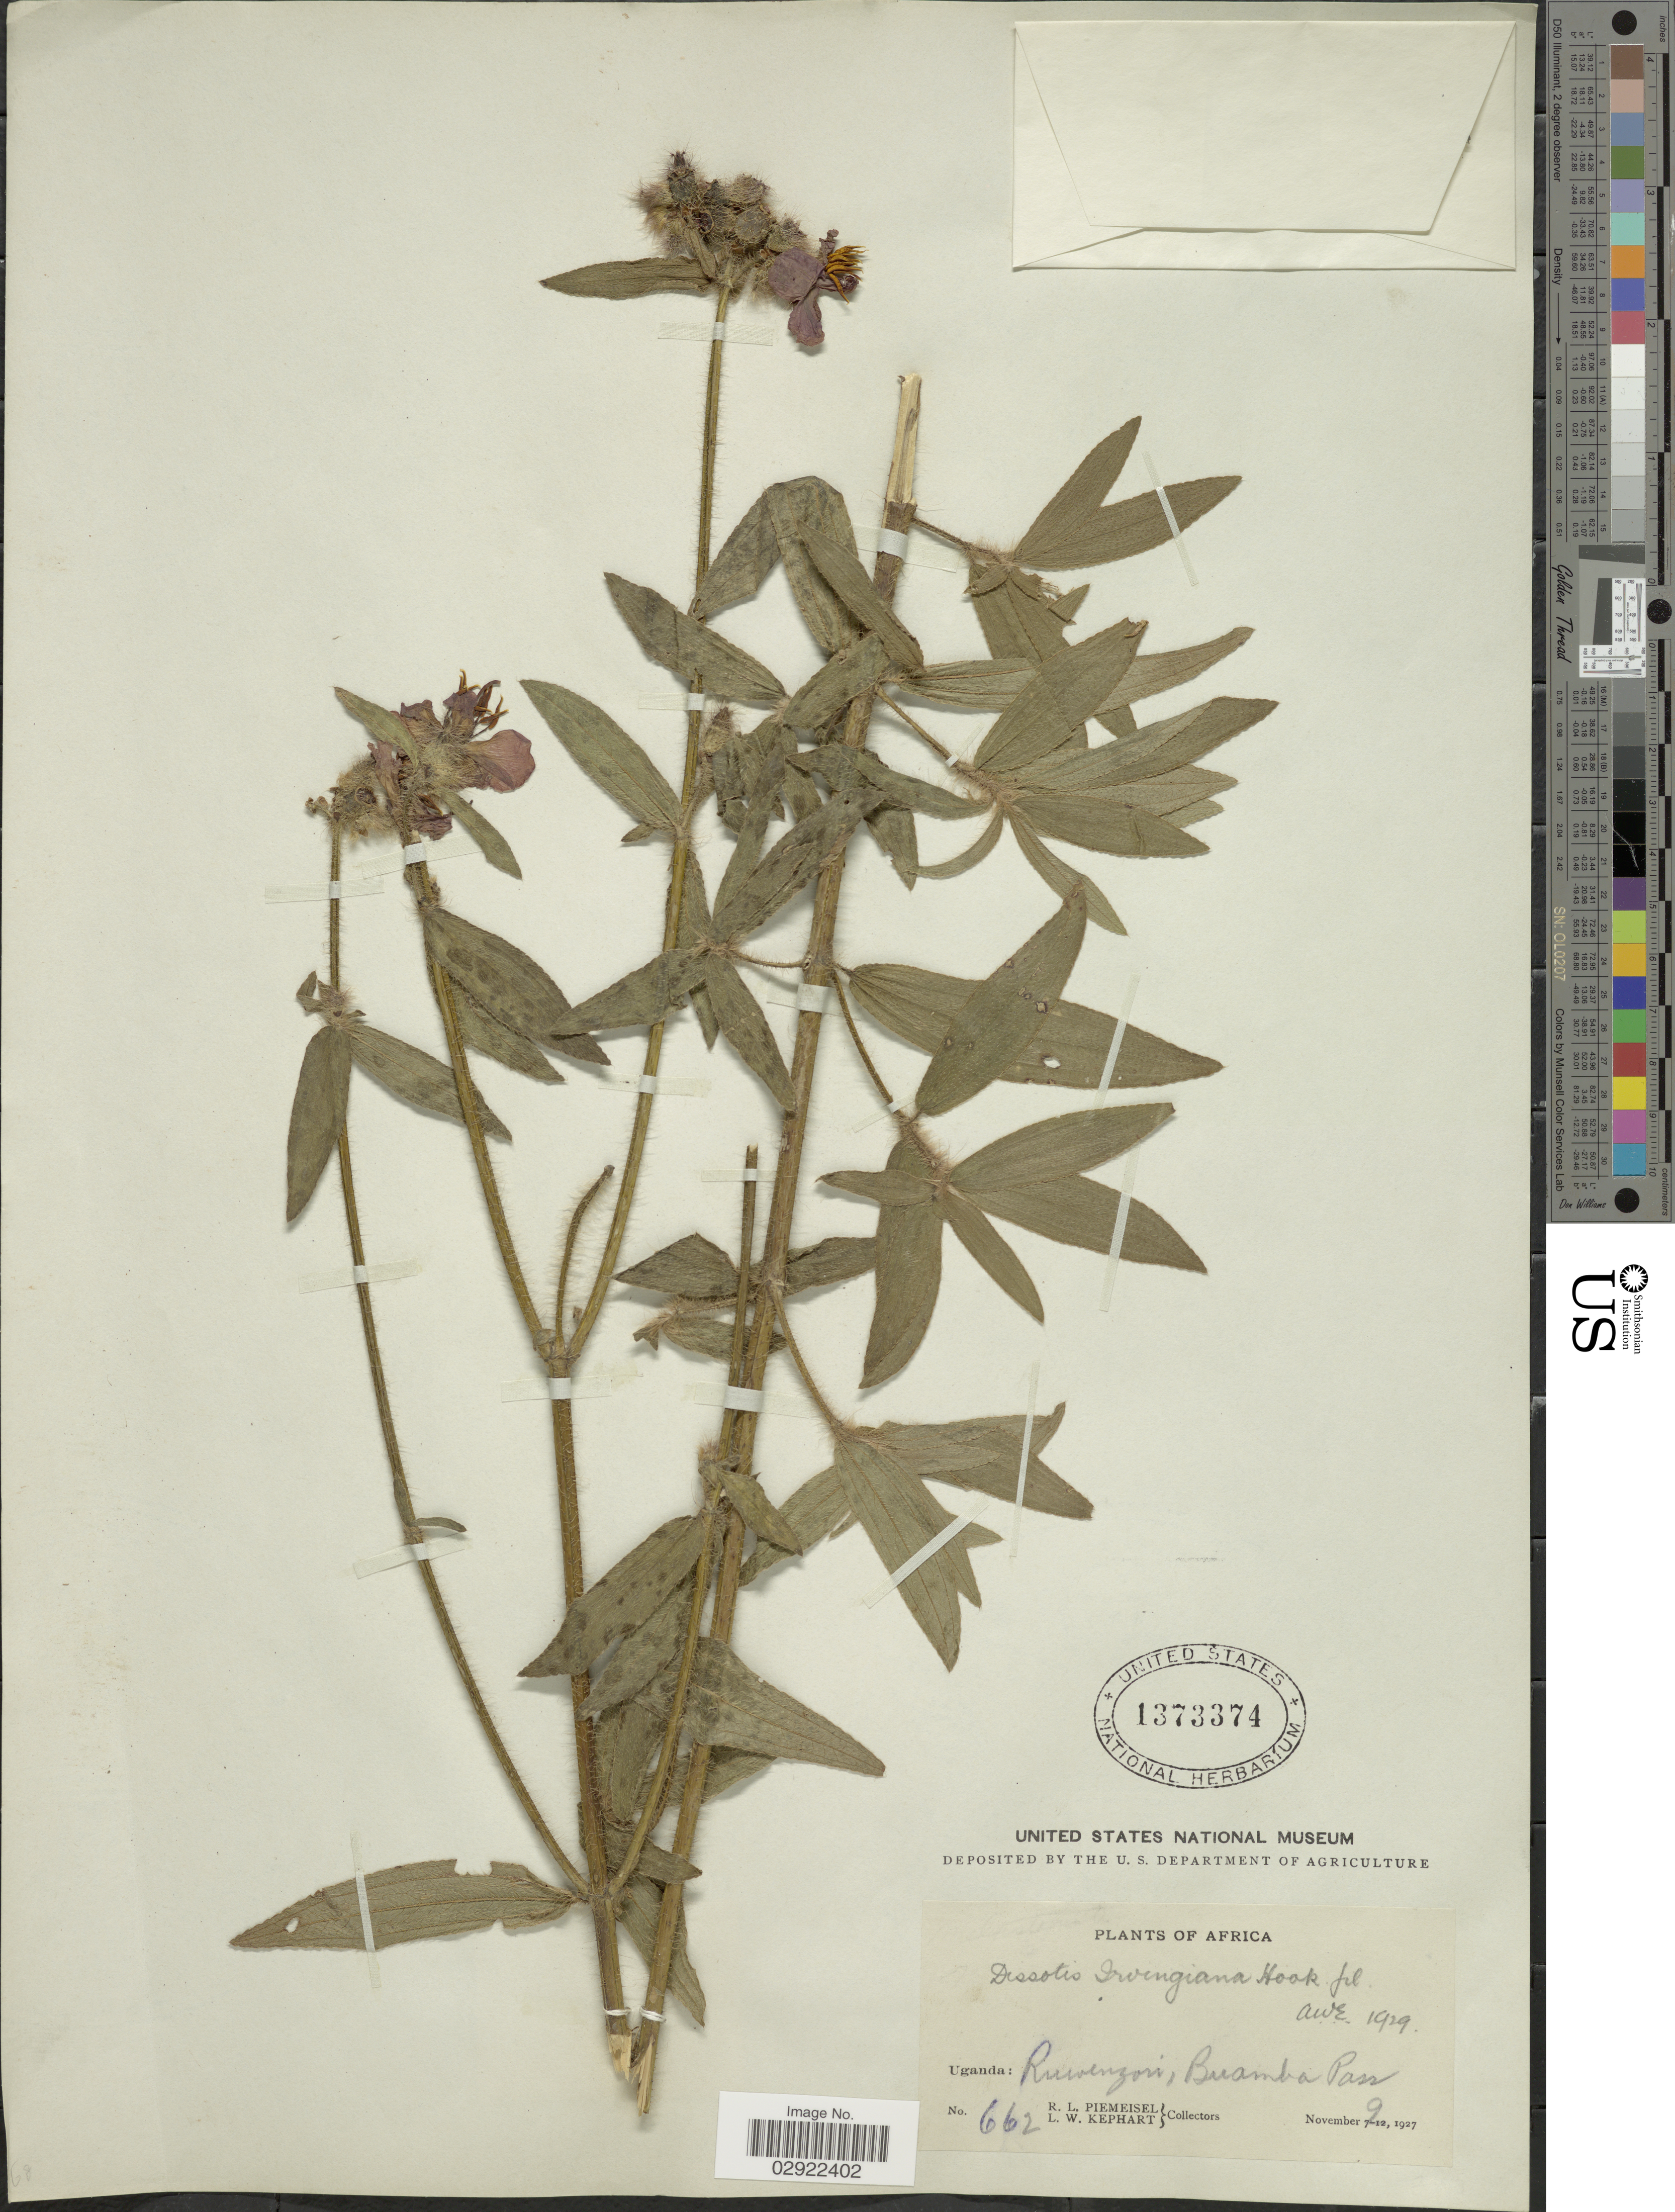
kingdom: Plantae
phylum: Tracheophyta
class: Magnoliopsida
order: Myrtales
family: Melastomataceae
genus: Antherotoma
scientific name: Antherotoma irvingiana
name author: (Hook.) Jacq.-Fél.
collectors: R. L. Piemeisel & L. W. Kephart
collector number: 662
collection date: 1927-11-09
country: Uganda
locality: Ruwenzori, Buamba Pass.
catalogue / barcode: US 1373374